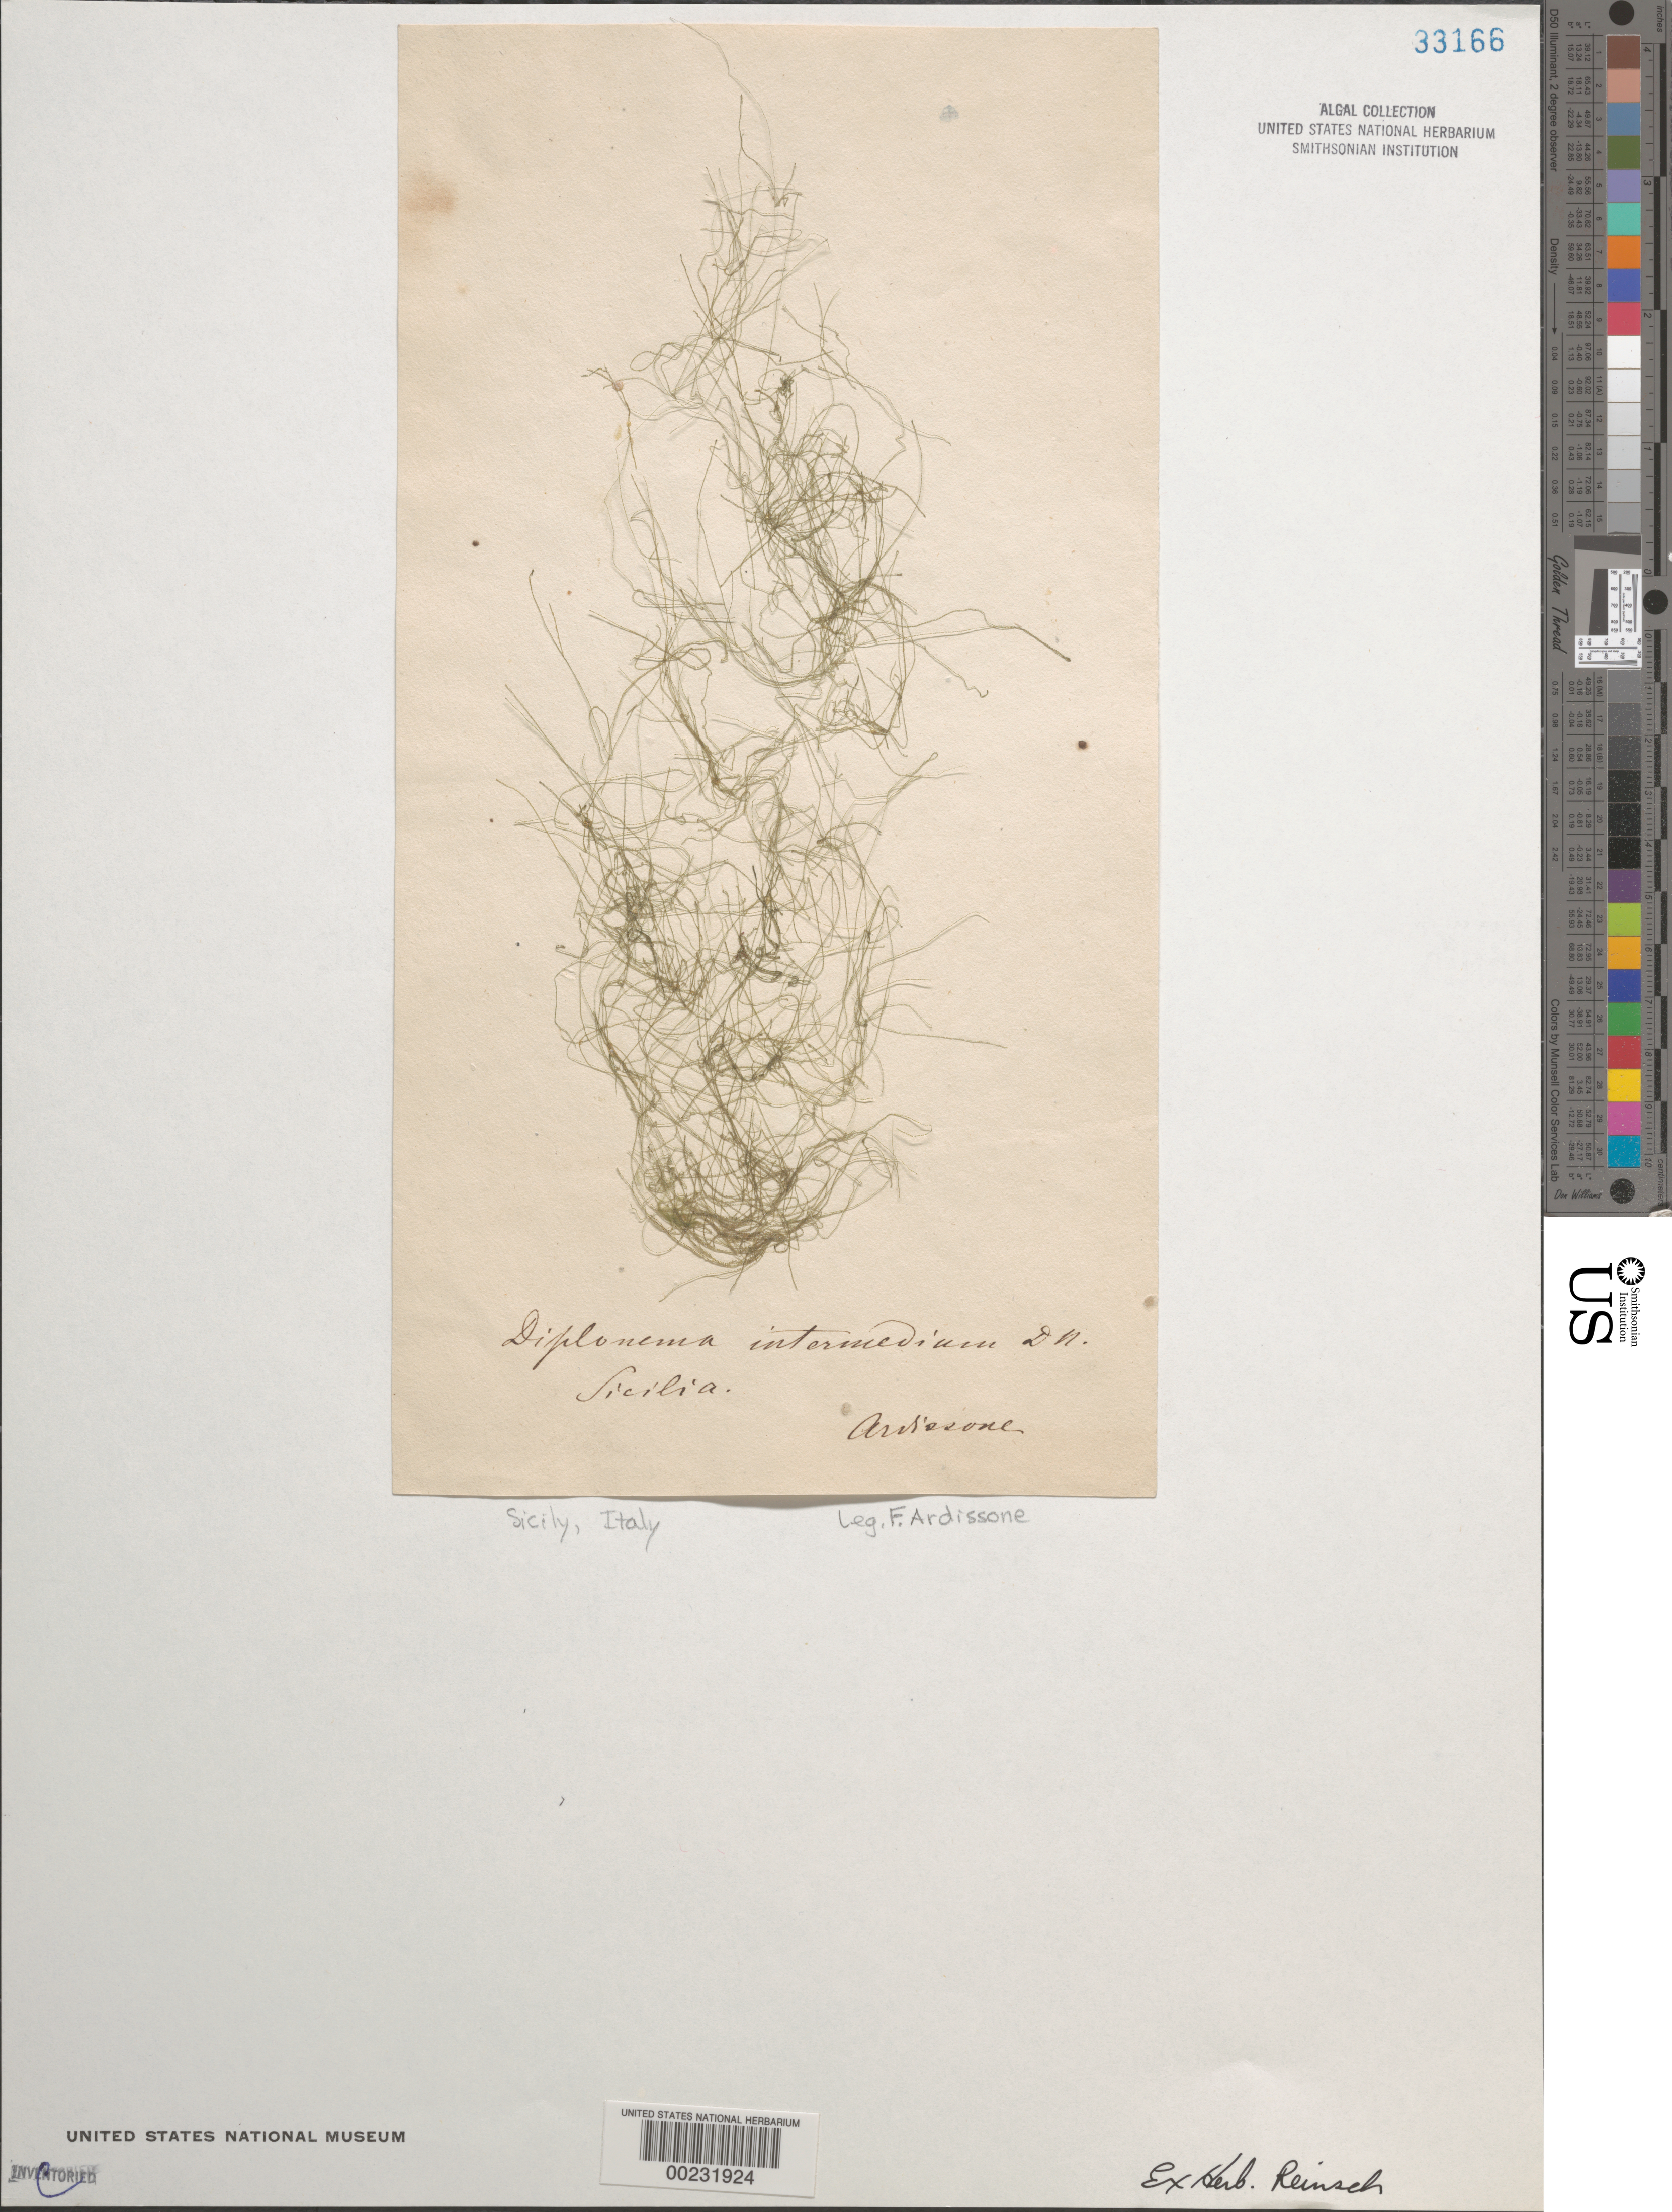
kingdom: Plantae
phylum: Chlorophyta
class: Ulvophyceae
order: Ulvales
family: Ulvaceae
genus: Diplonema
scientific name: Diplonema intermedium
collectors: F. Ardissone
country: Italy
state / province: Siciliana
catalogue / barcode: US 33166